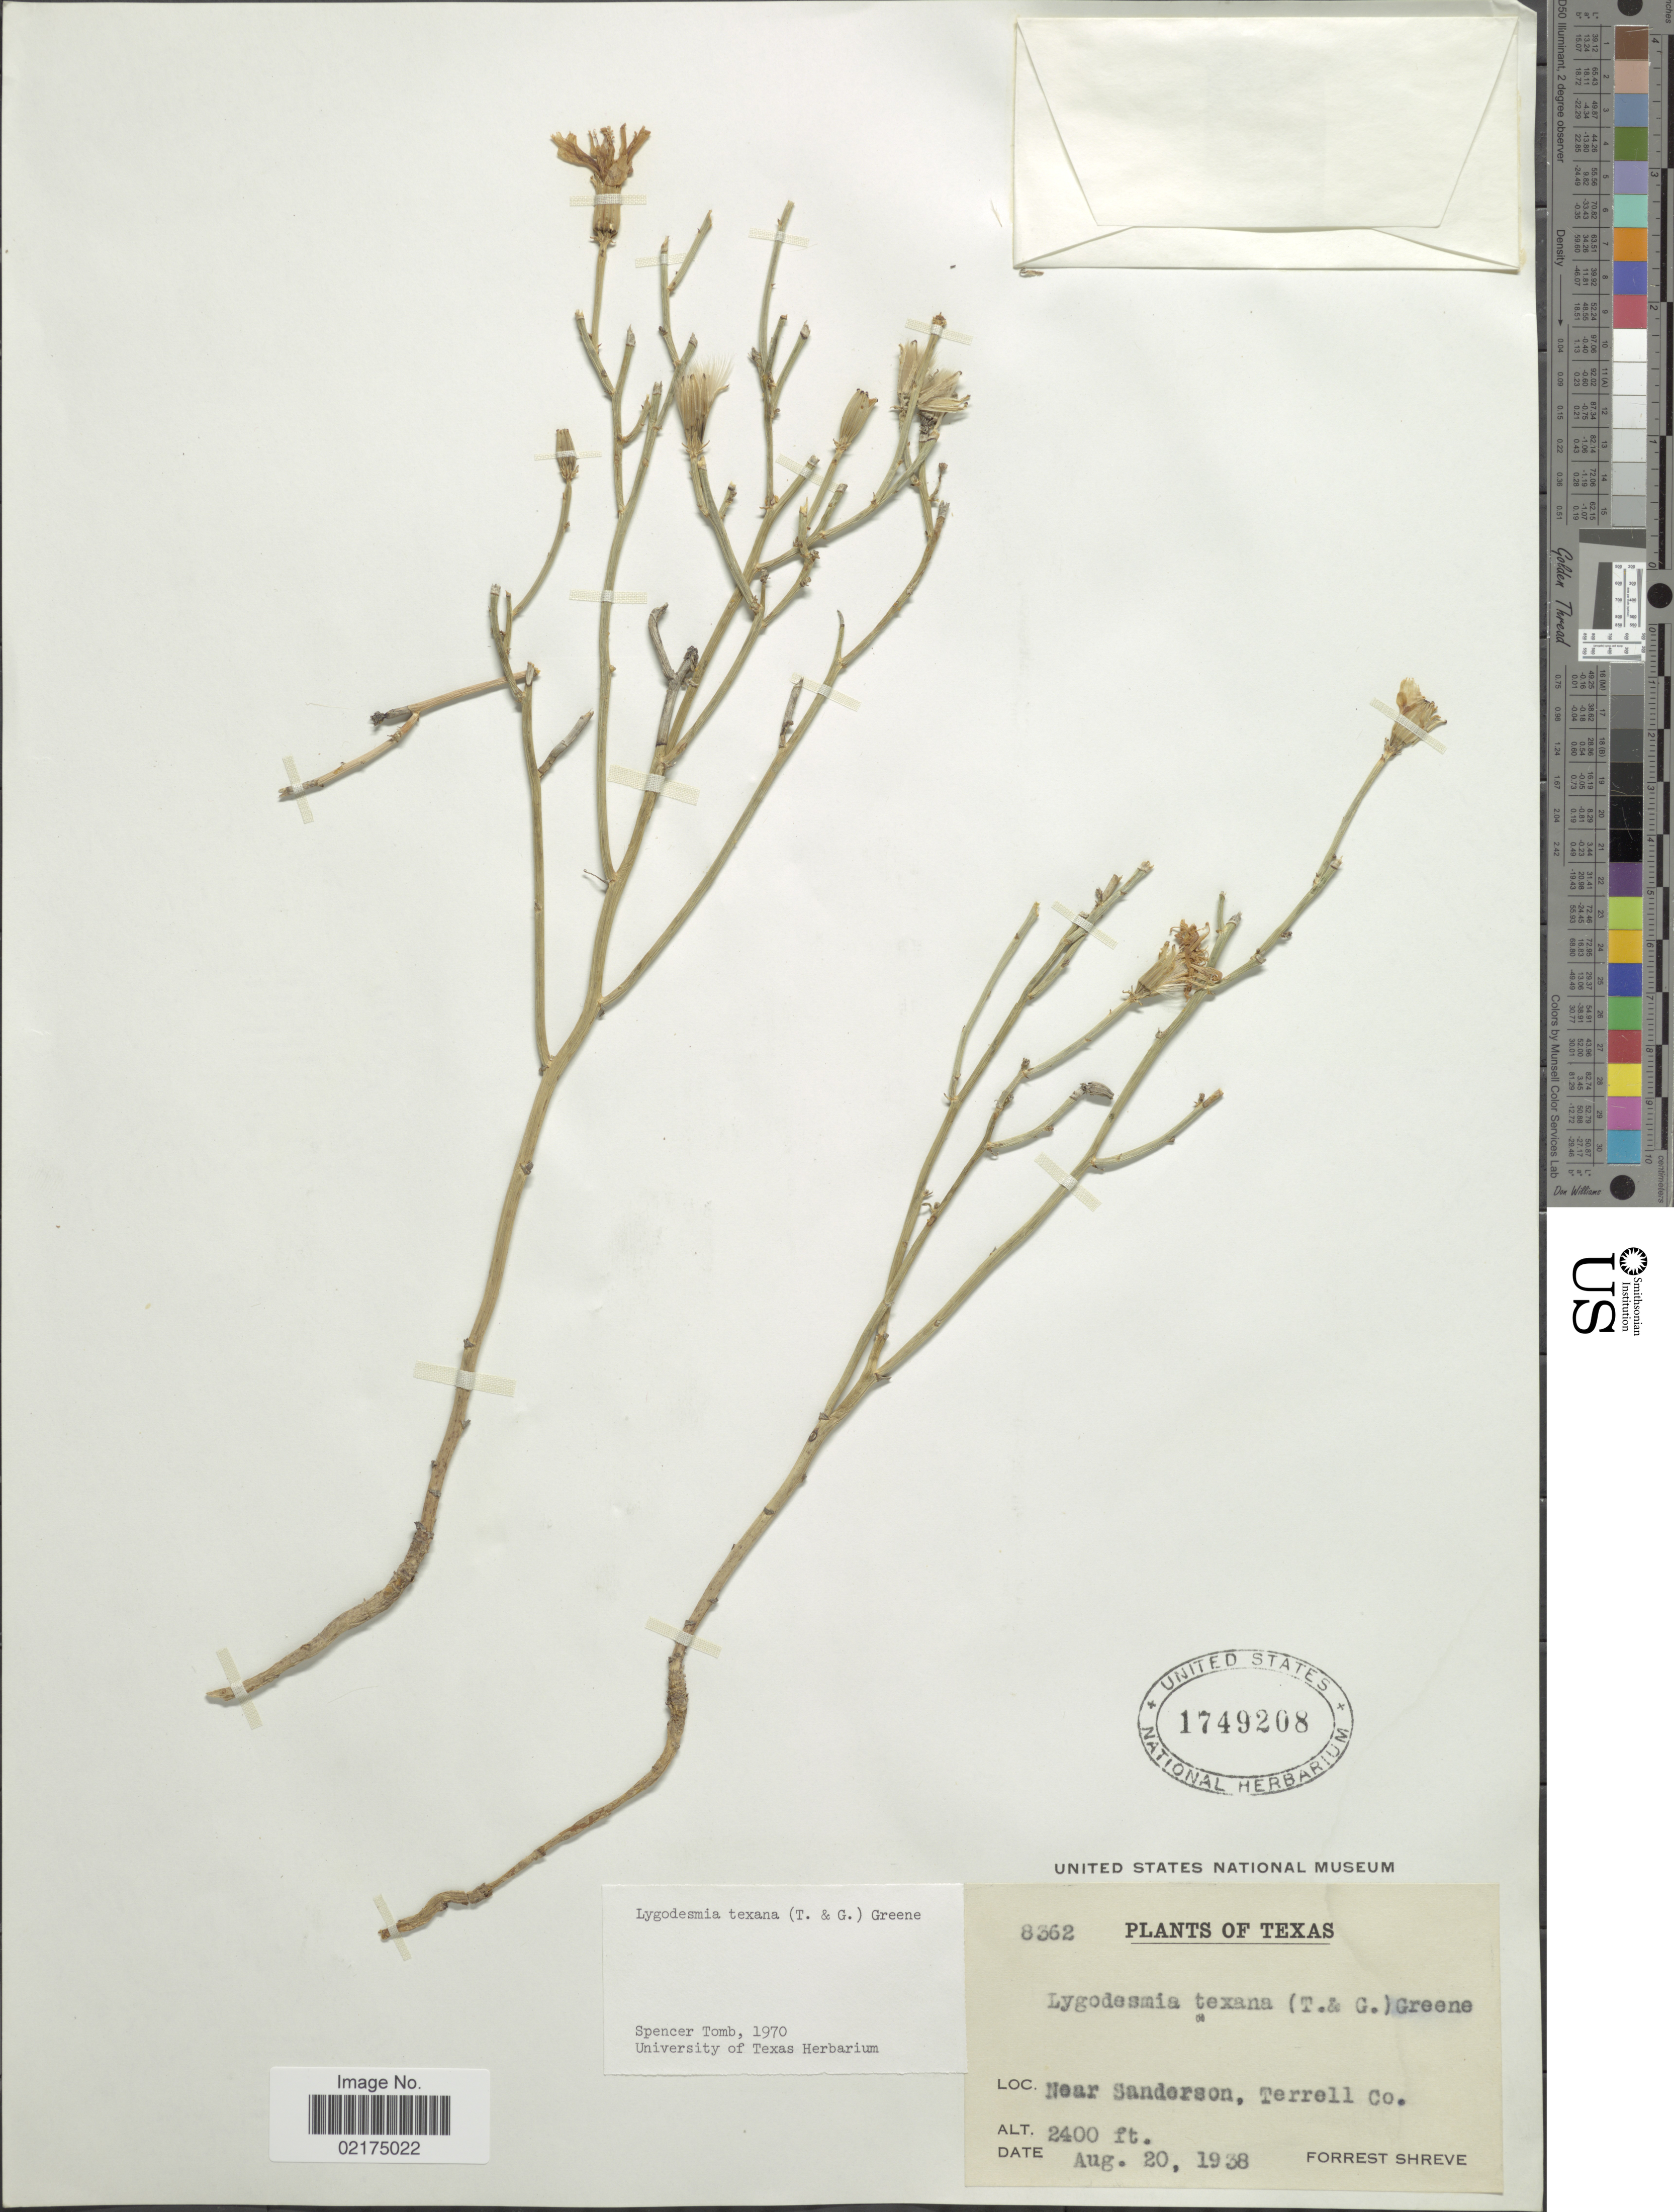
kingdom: Plantae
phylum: Tracheophyta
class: Magnoliopsida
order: Asterales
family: Asteraceae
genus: Lygodesmia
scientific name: Lygodesmia texana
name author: (Torr. & A. Gray) Greene ex Small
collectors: F. Shreve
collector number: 8362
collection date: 1938-08-20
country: United States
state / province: Texas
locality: Near Sanderson, Terrel Co.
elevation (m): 732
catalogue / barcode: US 1749208